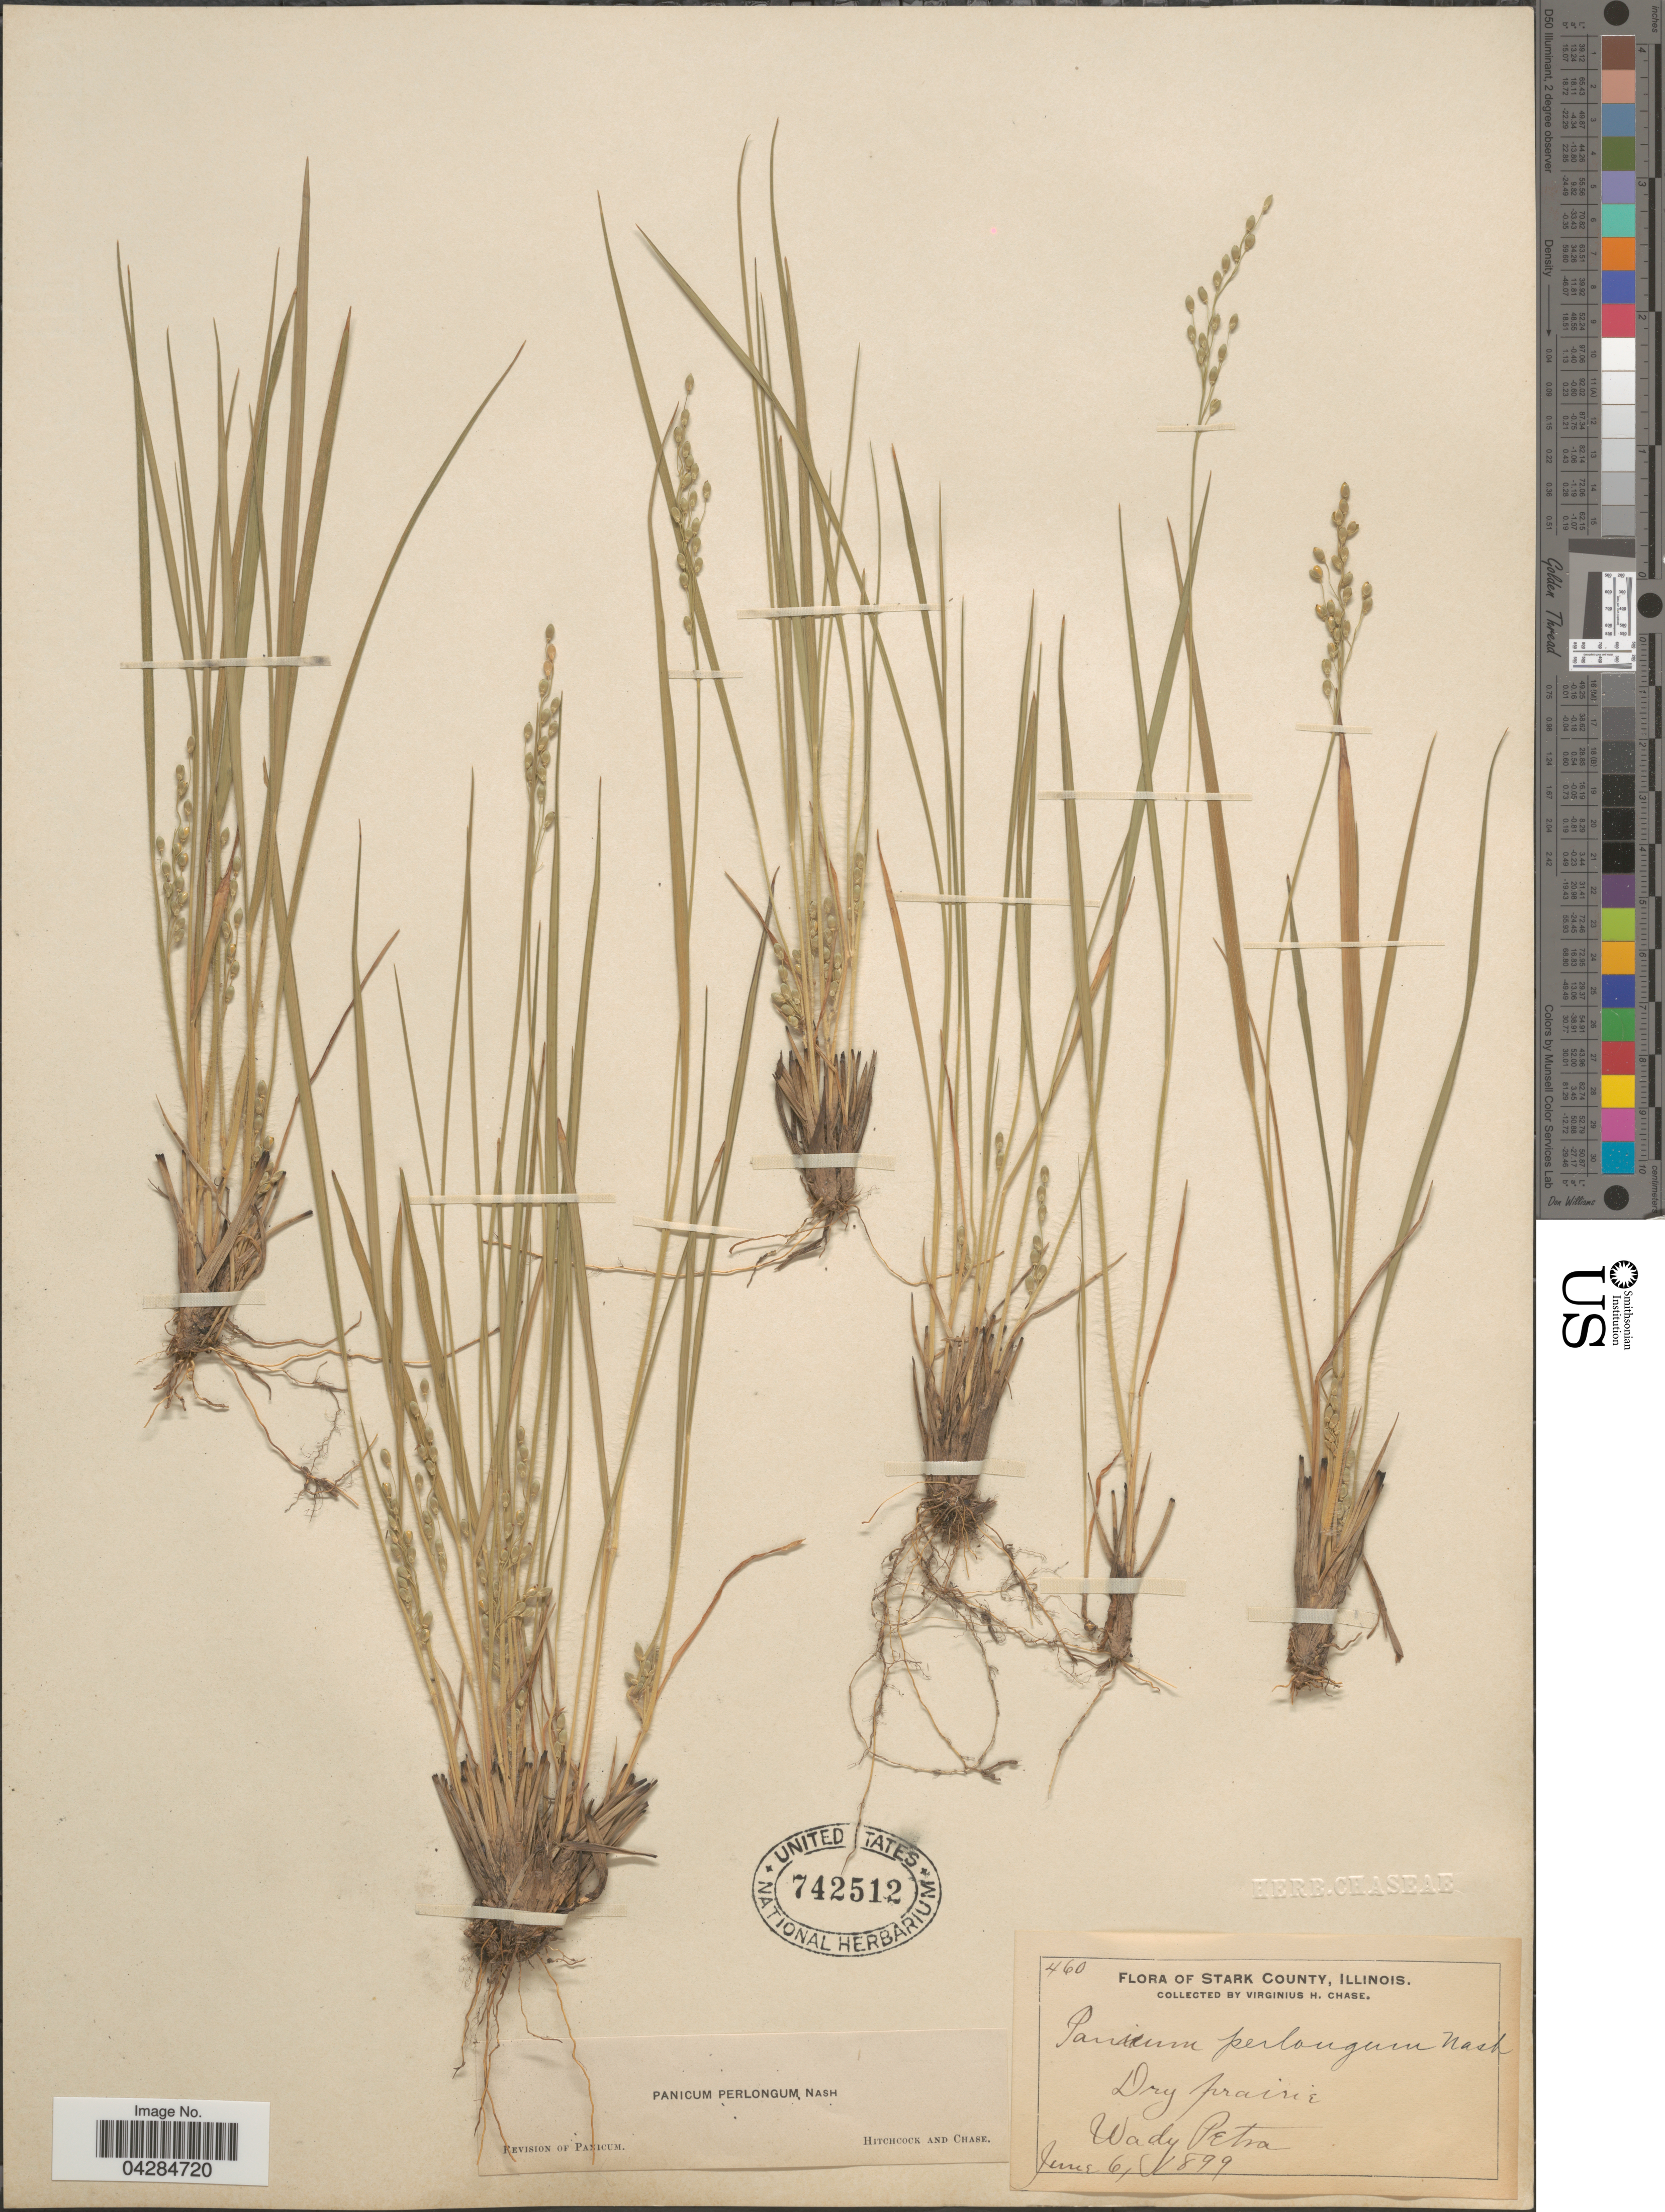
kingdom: Plantae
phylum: Tracheophyta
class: Liliopsida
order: Poales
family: Poaceae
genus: Dichanthelium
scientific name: Dichanthelium perlongum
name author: (Nash) Freckmann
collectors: V. H. Chase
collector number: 460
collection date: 1899-06-06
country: United States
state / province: Illinois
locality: Stark County. Wady Petra.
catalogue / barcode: US 742512